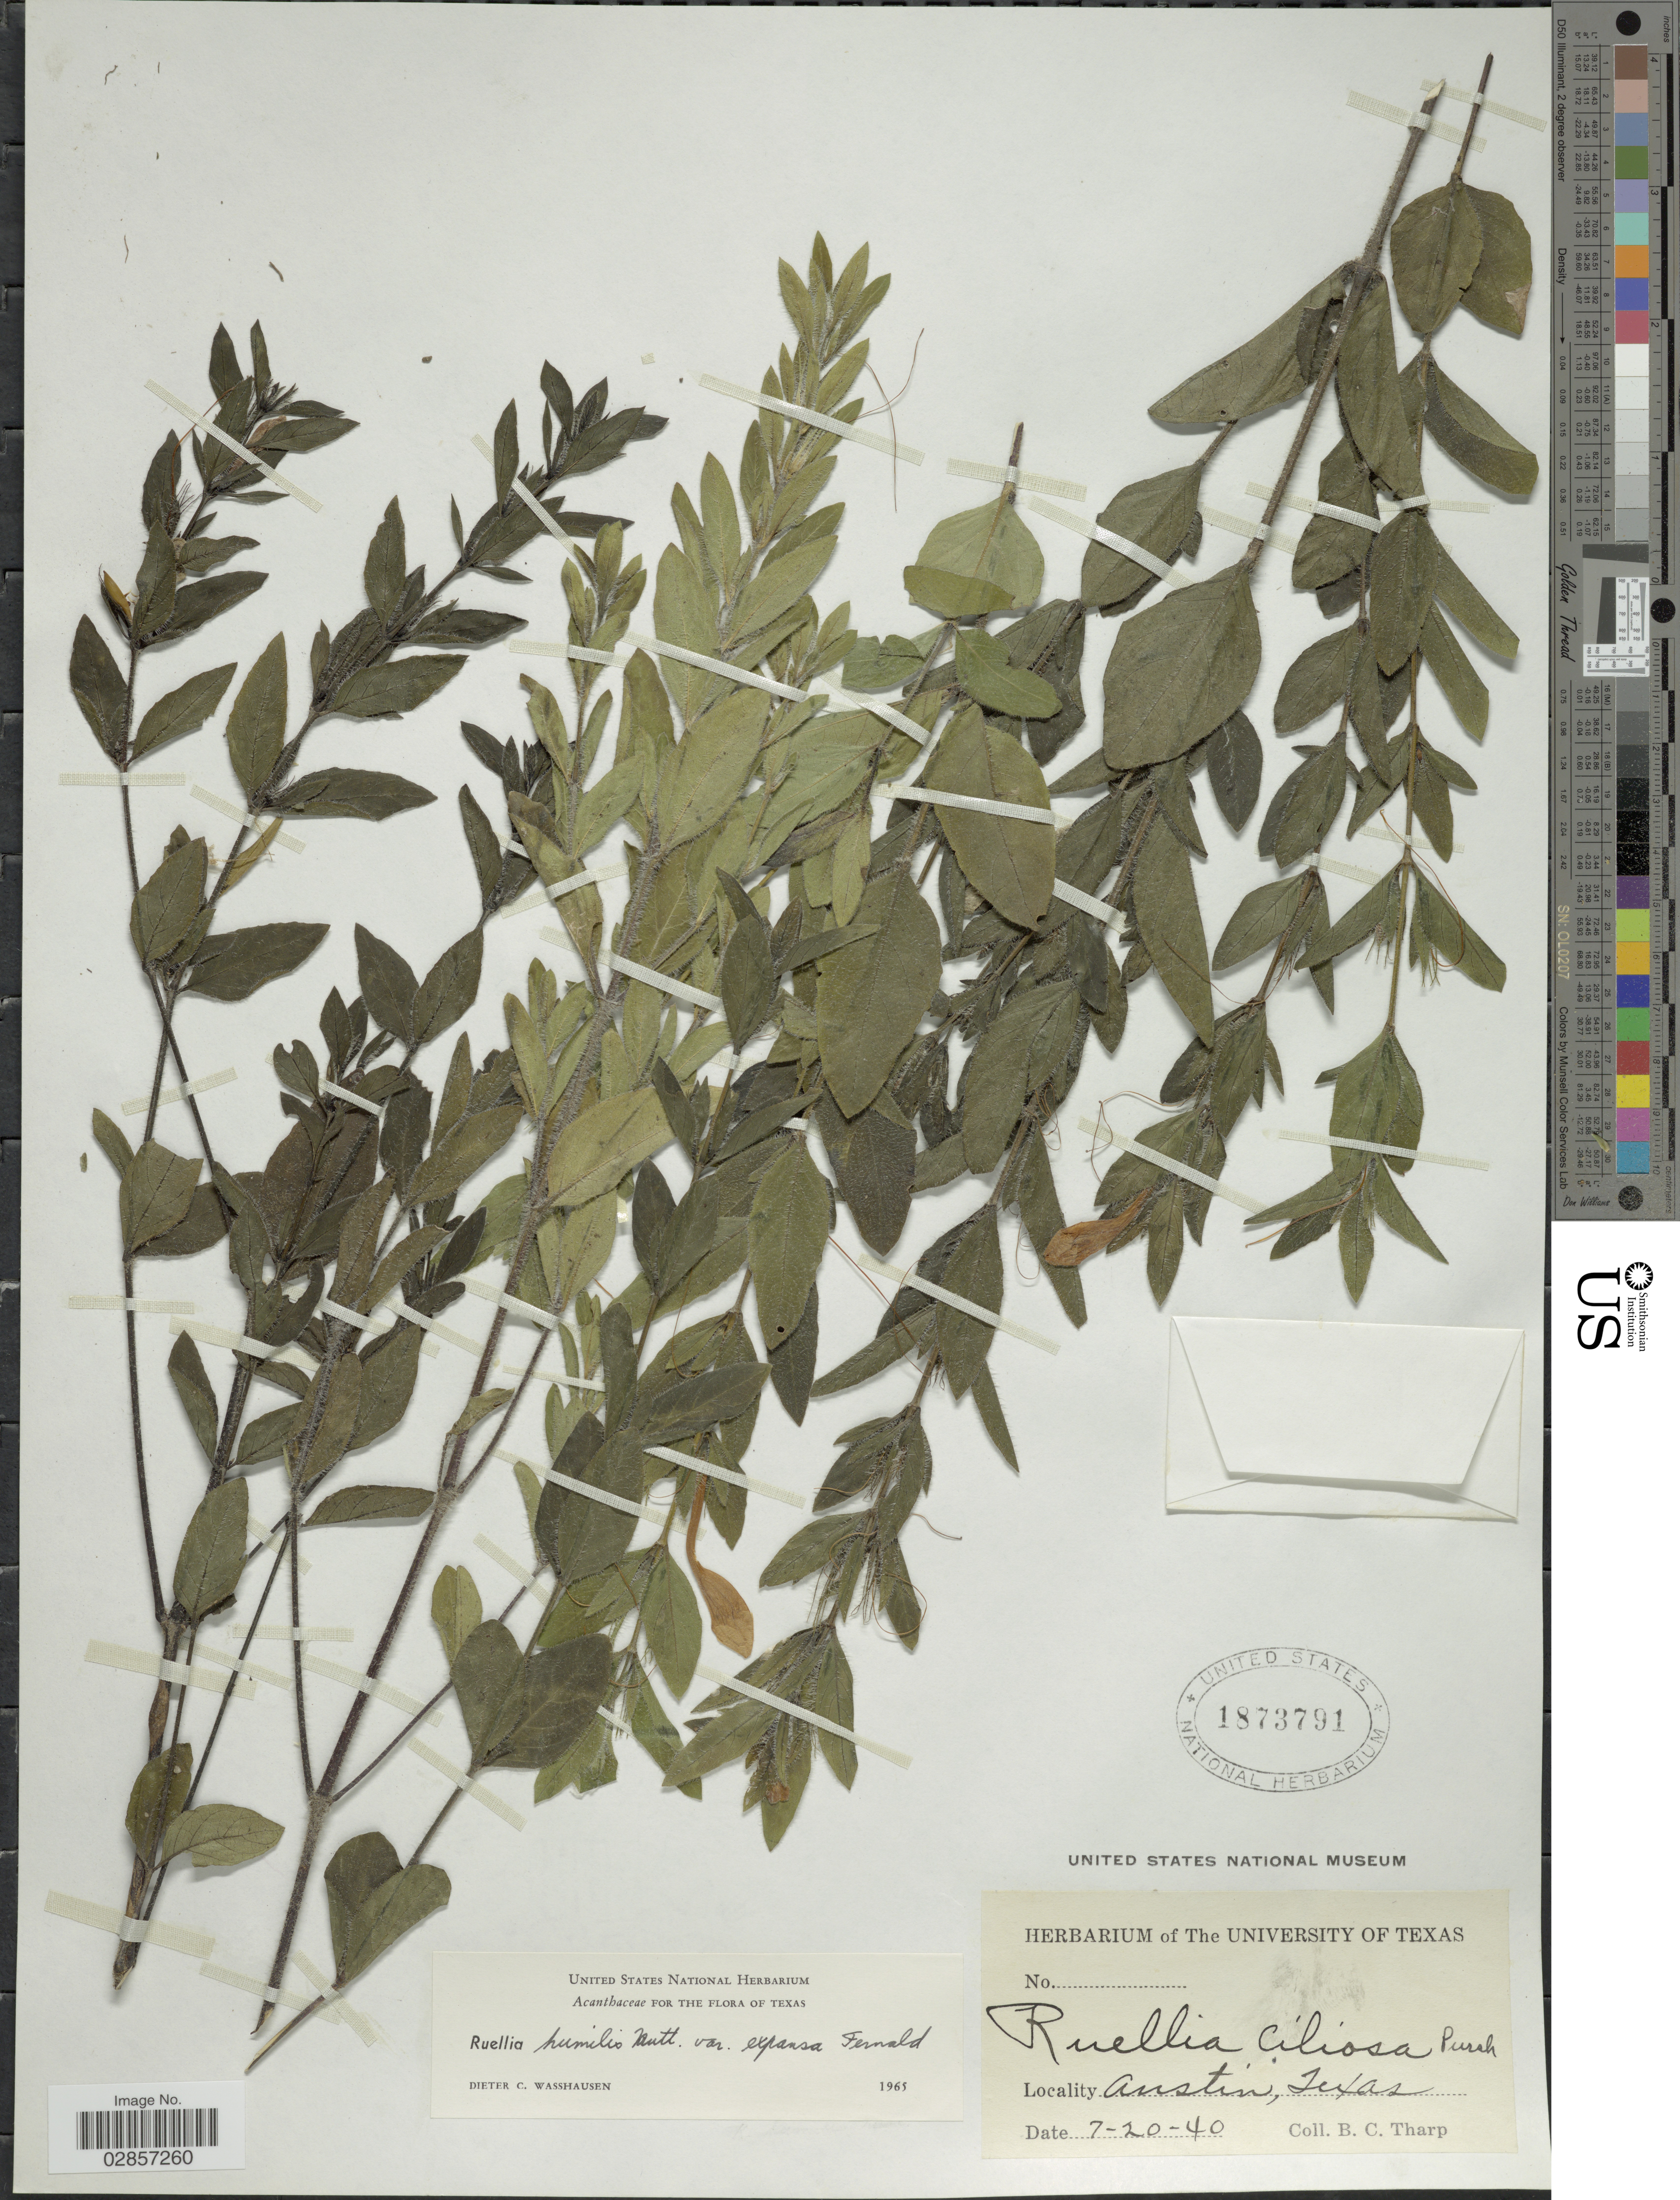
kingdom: Plantae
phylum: Tracheophyta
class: Magnoliopsida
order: Lamiales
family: Acanthaceae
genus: Ruellia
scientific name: Ruellia humilis var. expansa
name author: Fernald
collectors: B. C. Tharp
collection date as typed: Transcribed d/m/y: 20/7/40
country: United States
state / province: Texas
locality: Austin, Texas.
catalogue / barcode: US 1873791